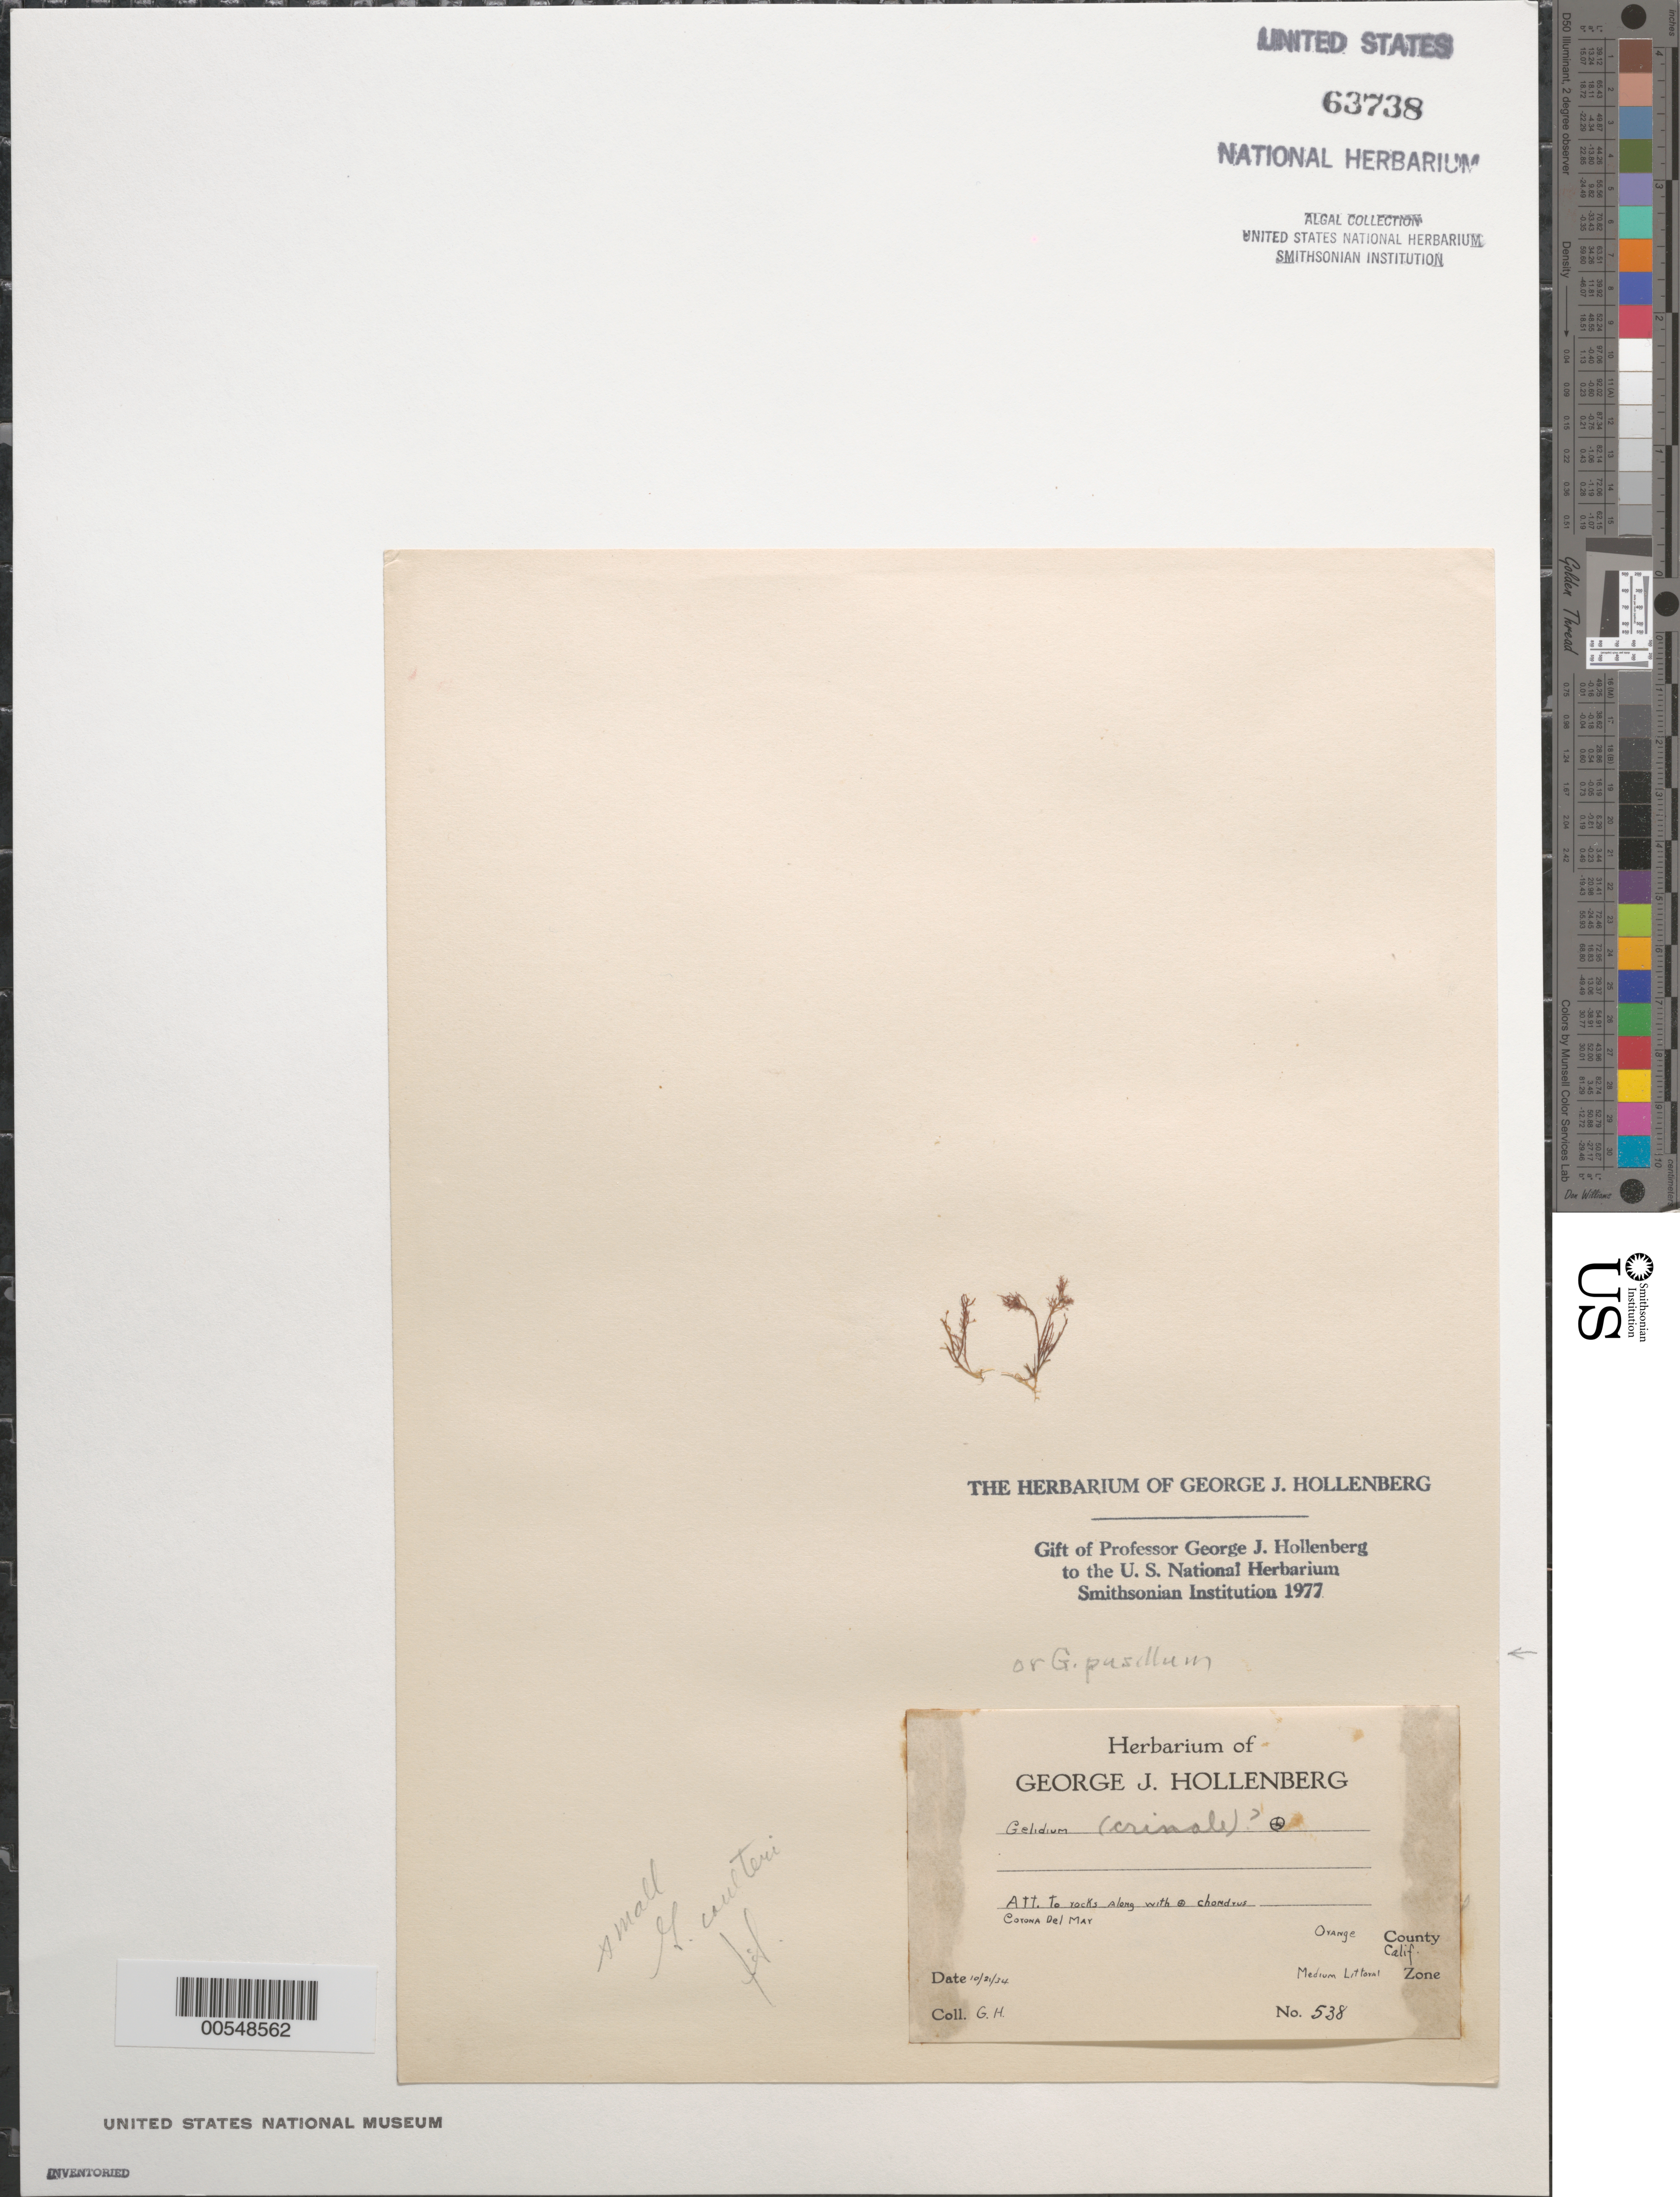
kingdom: Plantae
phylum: Rhodophyta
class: Florideophyceae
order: Gelidiales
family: Gelidiaceae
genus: Gelidium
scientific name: Gelidium pusillum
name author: (Stackh.) Le Jol.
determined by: Hollenberg, George J.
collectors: G. Hollenberg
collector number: GJH 538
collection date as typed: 21 Oct 1934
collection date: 1934-10-21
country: United States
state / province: California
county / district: Orange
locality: Corona del Mar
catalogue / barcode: US 63738